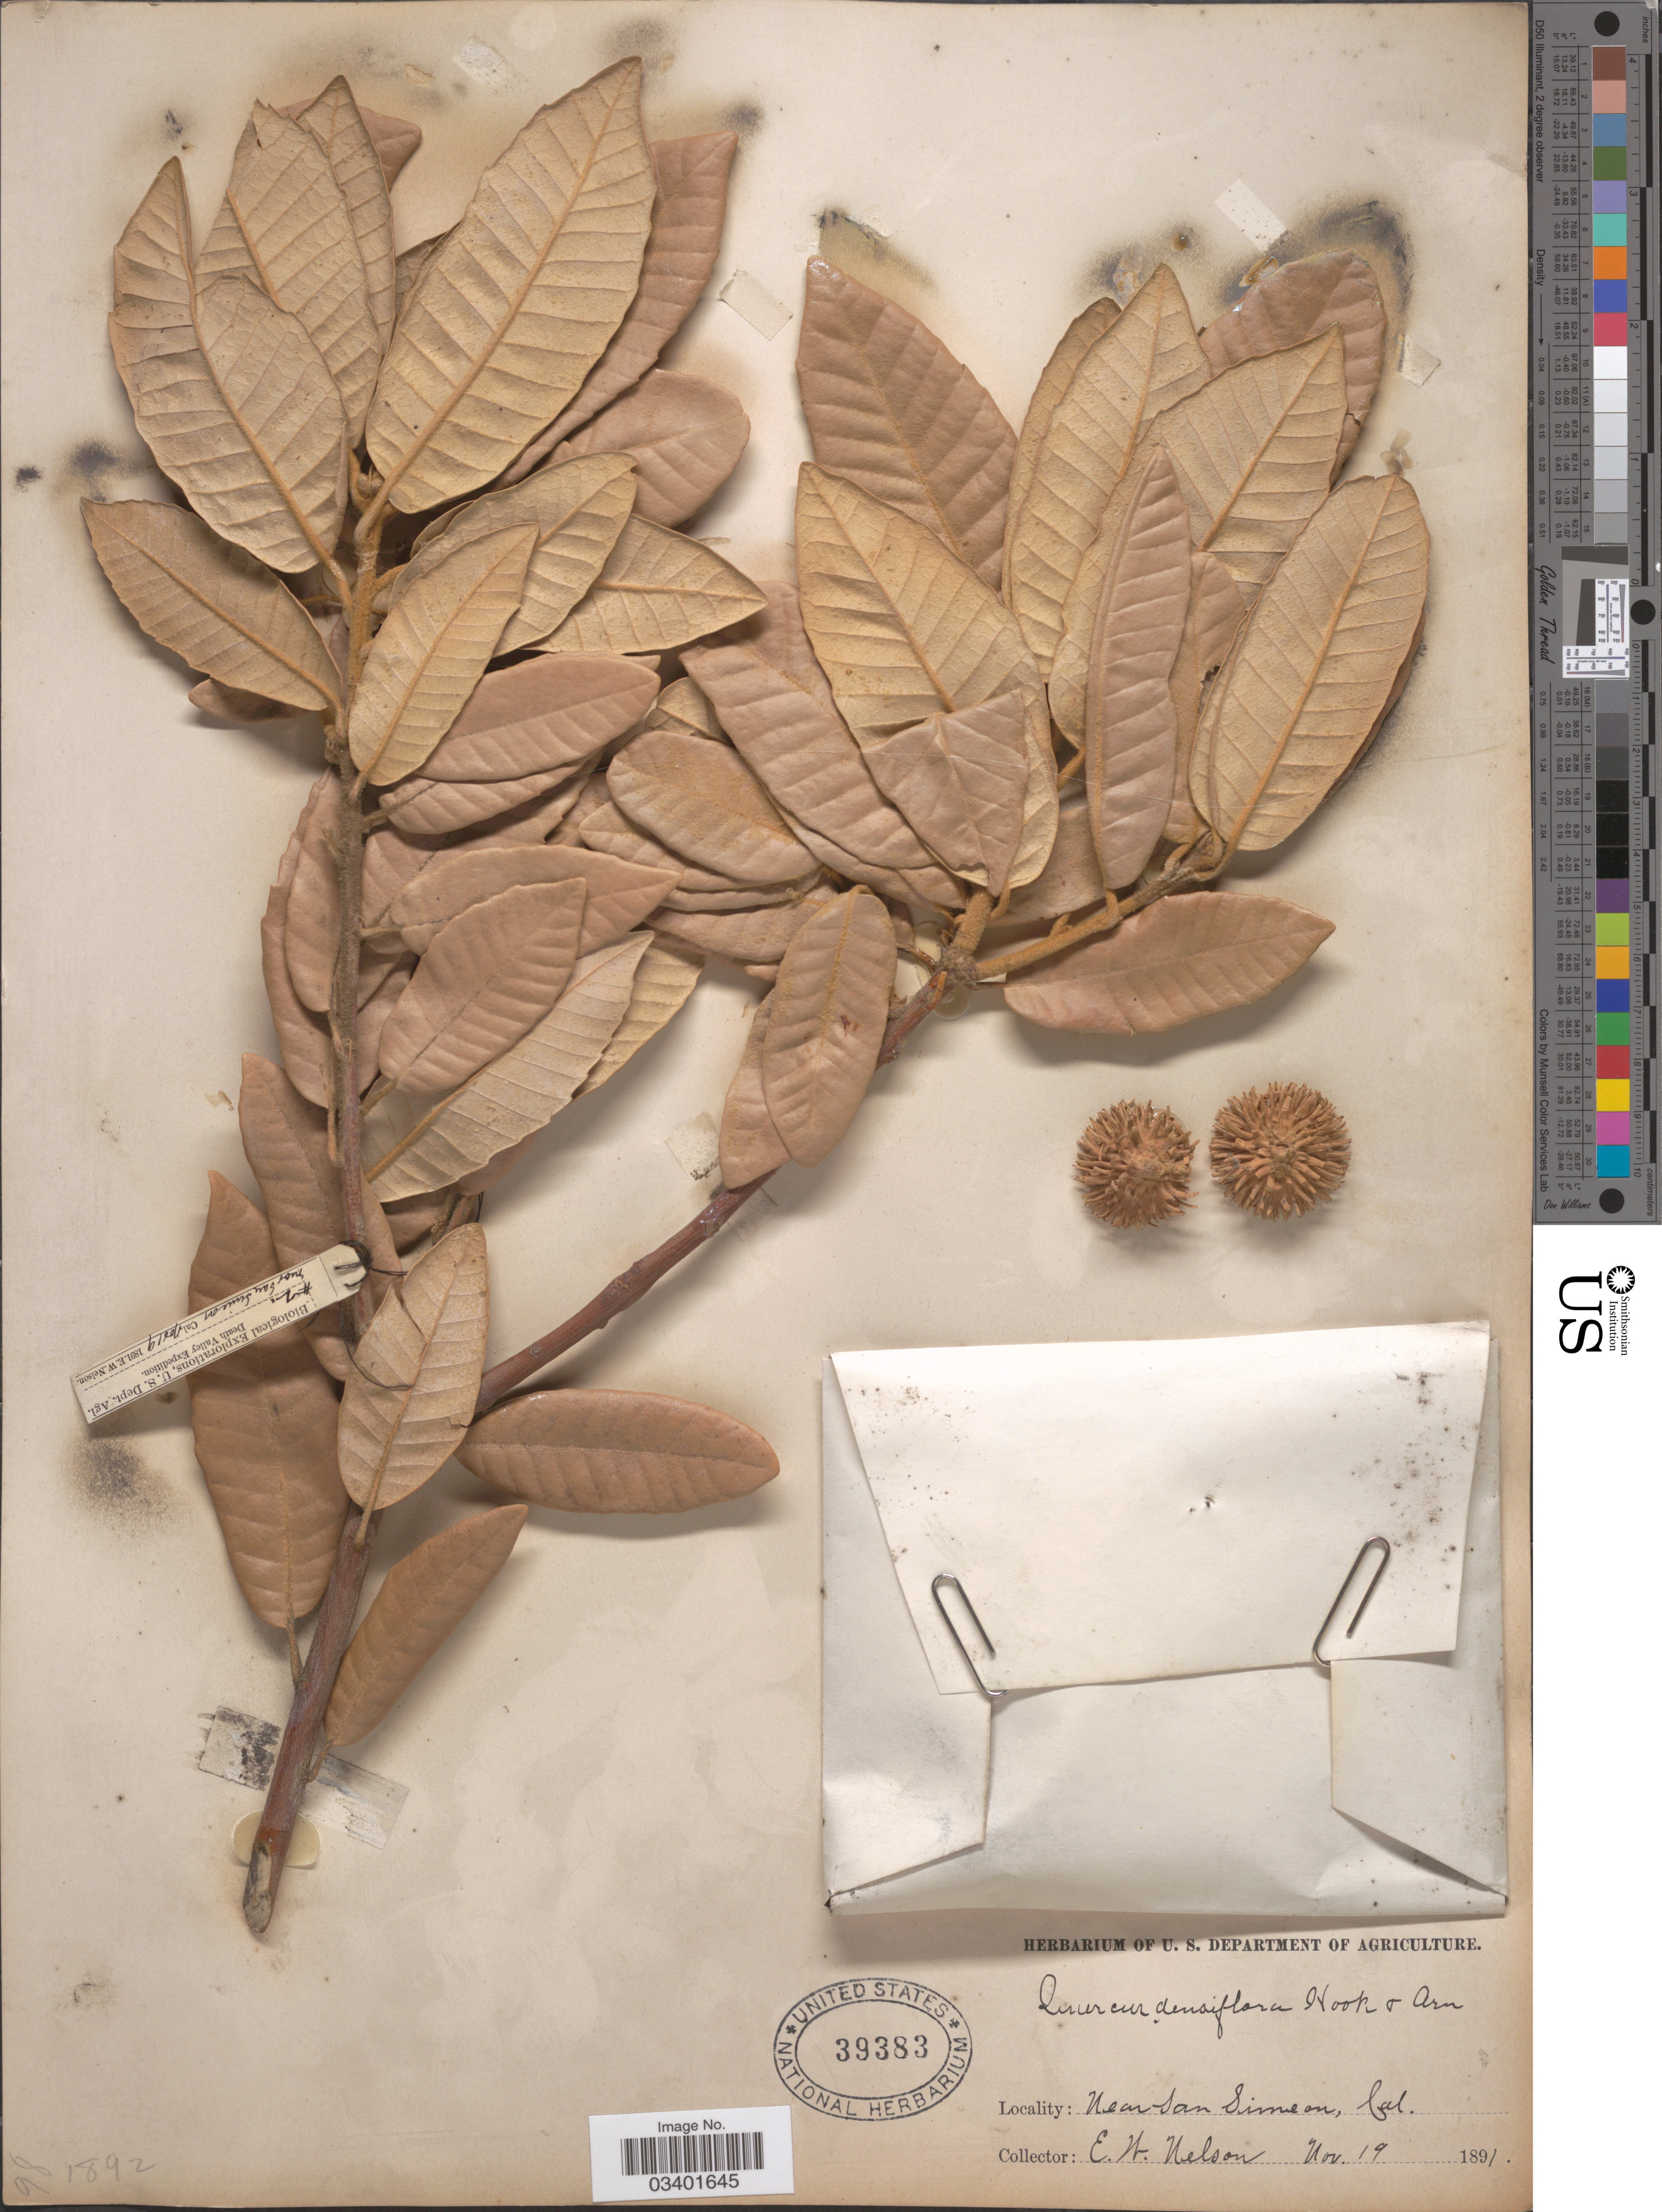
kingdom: Plantae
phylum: Tracheophyta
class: Magnoliopsida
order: Fagales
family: Fagaceae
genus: Notholithocarpus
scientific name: Notholithocarpus densiflorus var. densiflorus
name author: (Hook. & Arn.) P. S. Manos et al.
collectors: E. W. Nelson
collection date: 1891-11-19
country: United States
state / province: California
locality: Near San Simeon.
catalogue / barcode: US 39383